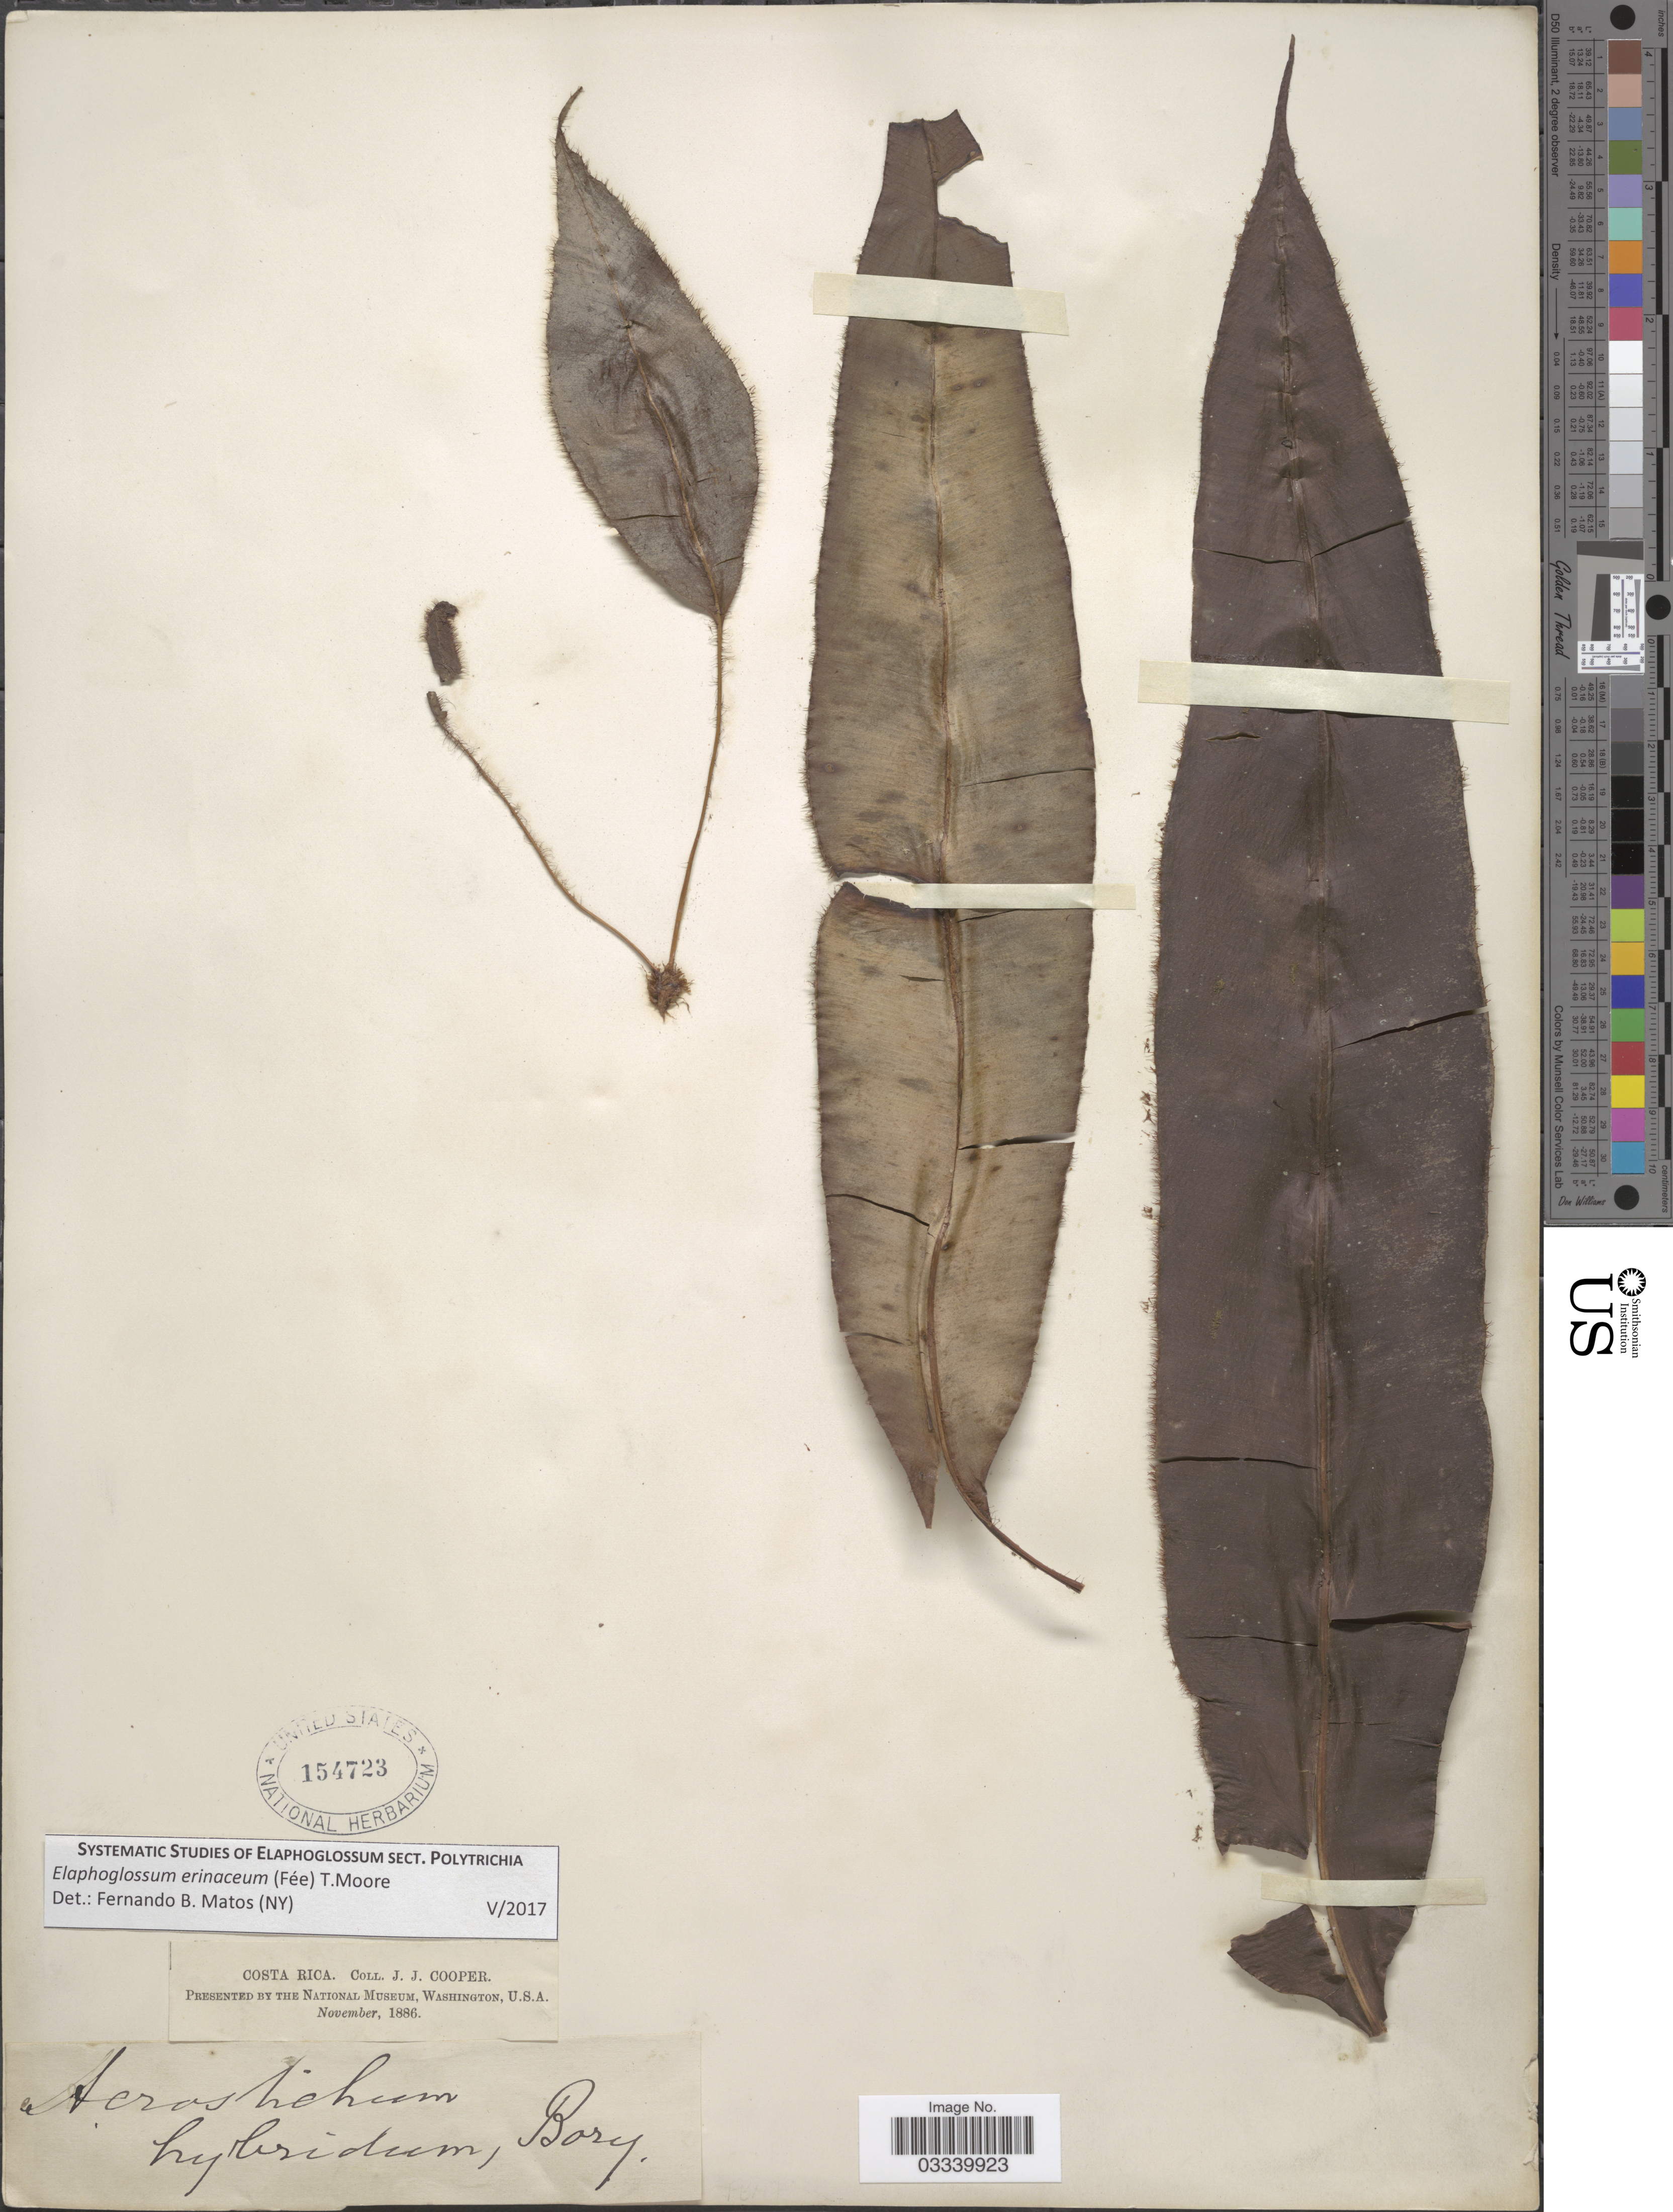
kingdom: Plantae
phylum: Tracheophyta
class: Polypodiopsida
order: Polypodiales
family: Dryopteridaceae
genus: Elaphoglossum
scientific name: Elaphoglossum erinaceum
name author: (Fée) T. Moore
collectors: J. J. Cooper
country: Costa Rica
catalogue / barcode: US 154723